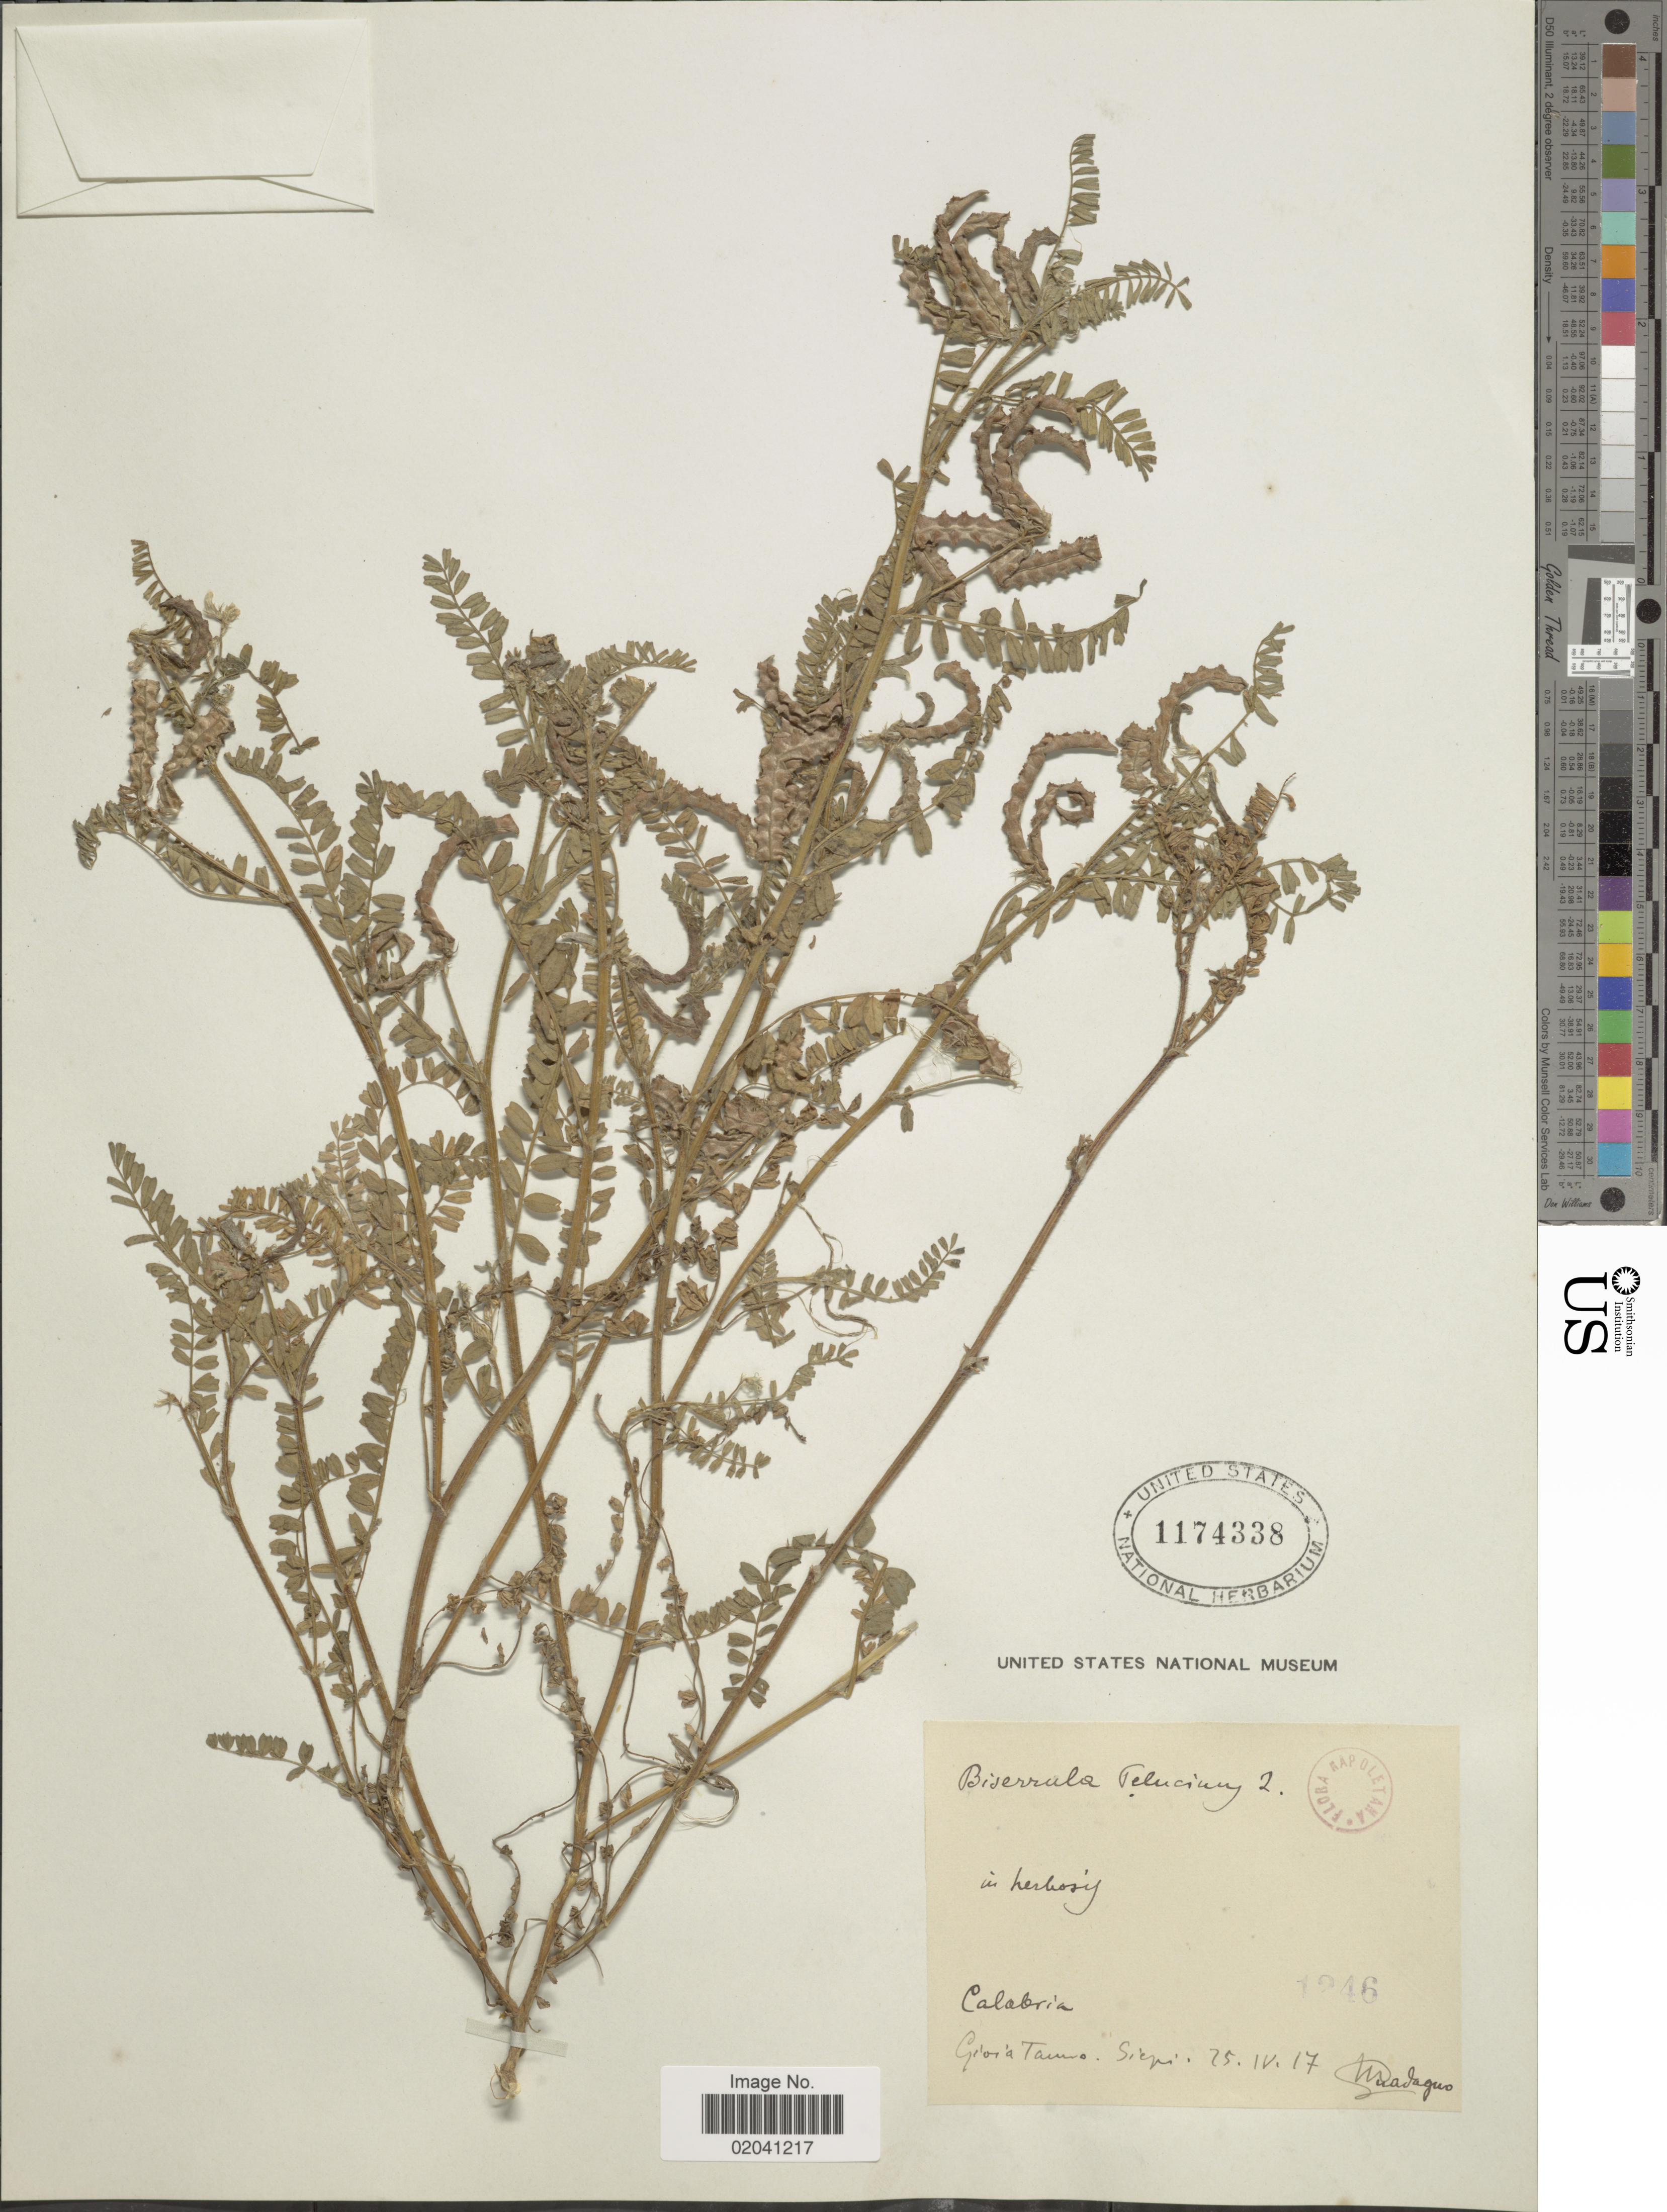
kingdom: Plantae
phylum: Tracheophyta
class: Magnoliopsida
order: Fabales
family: Fabaceae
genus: Biserrula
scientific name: Biserrula pelecinus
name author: L.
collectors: G. Guadagno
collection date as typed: Transcribed d/m/y: 25/4/17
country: Italy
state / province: Calabria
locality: Gioia Tauro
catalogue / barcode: US 1174338